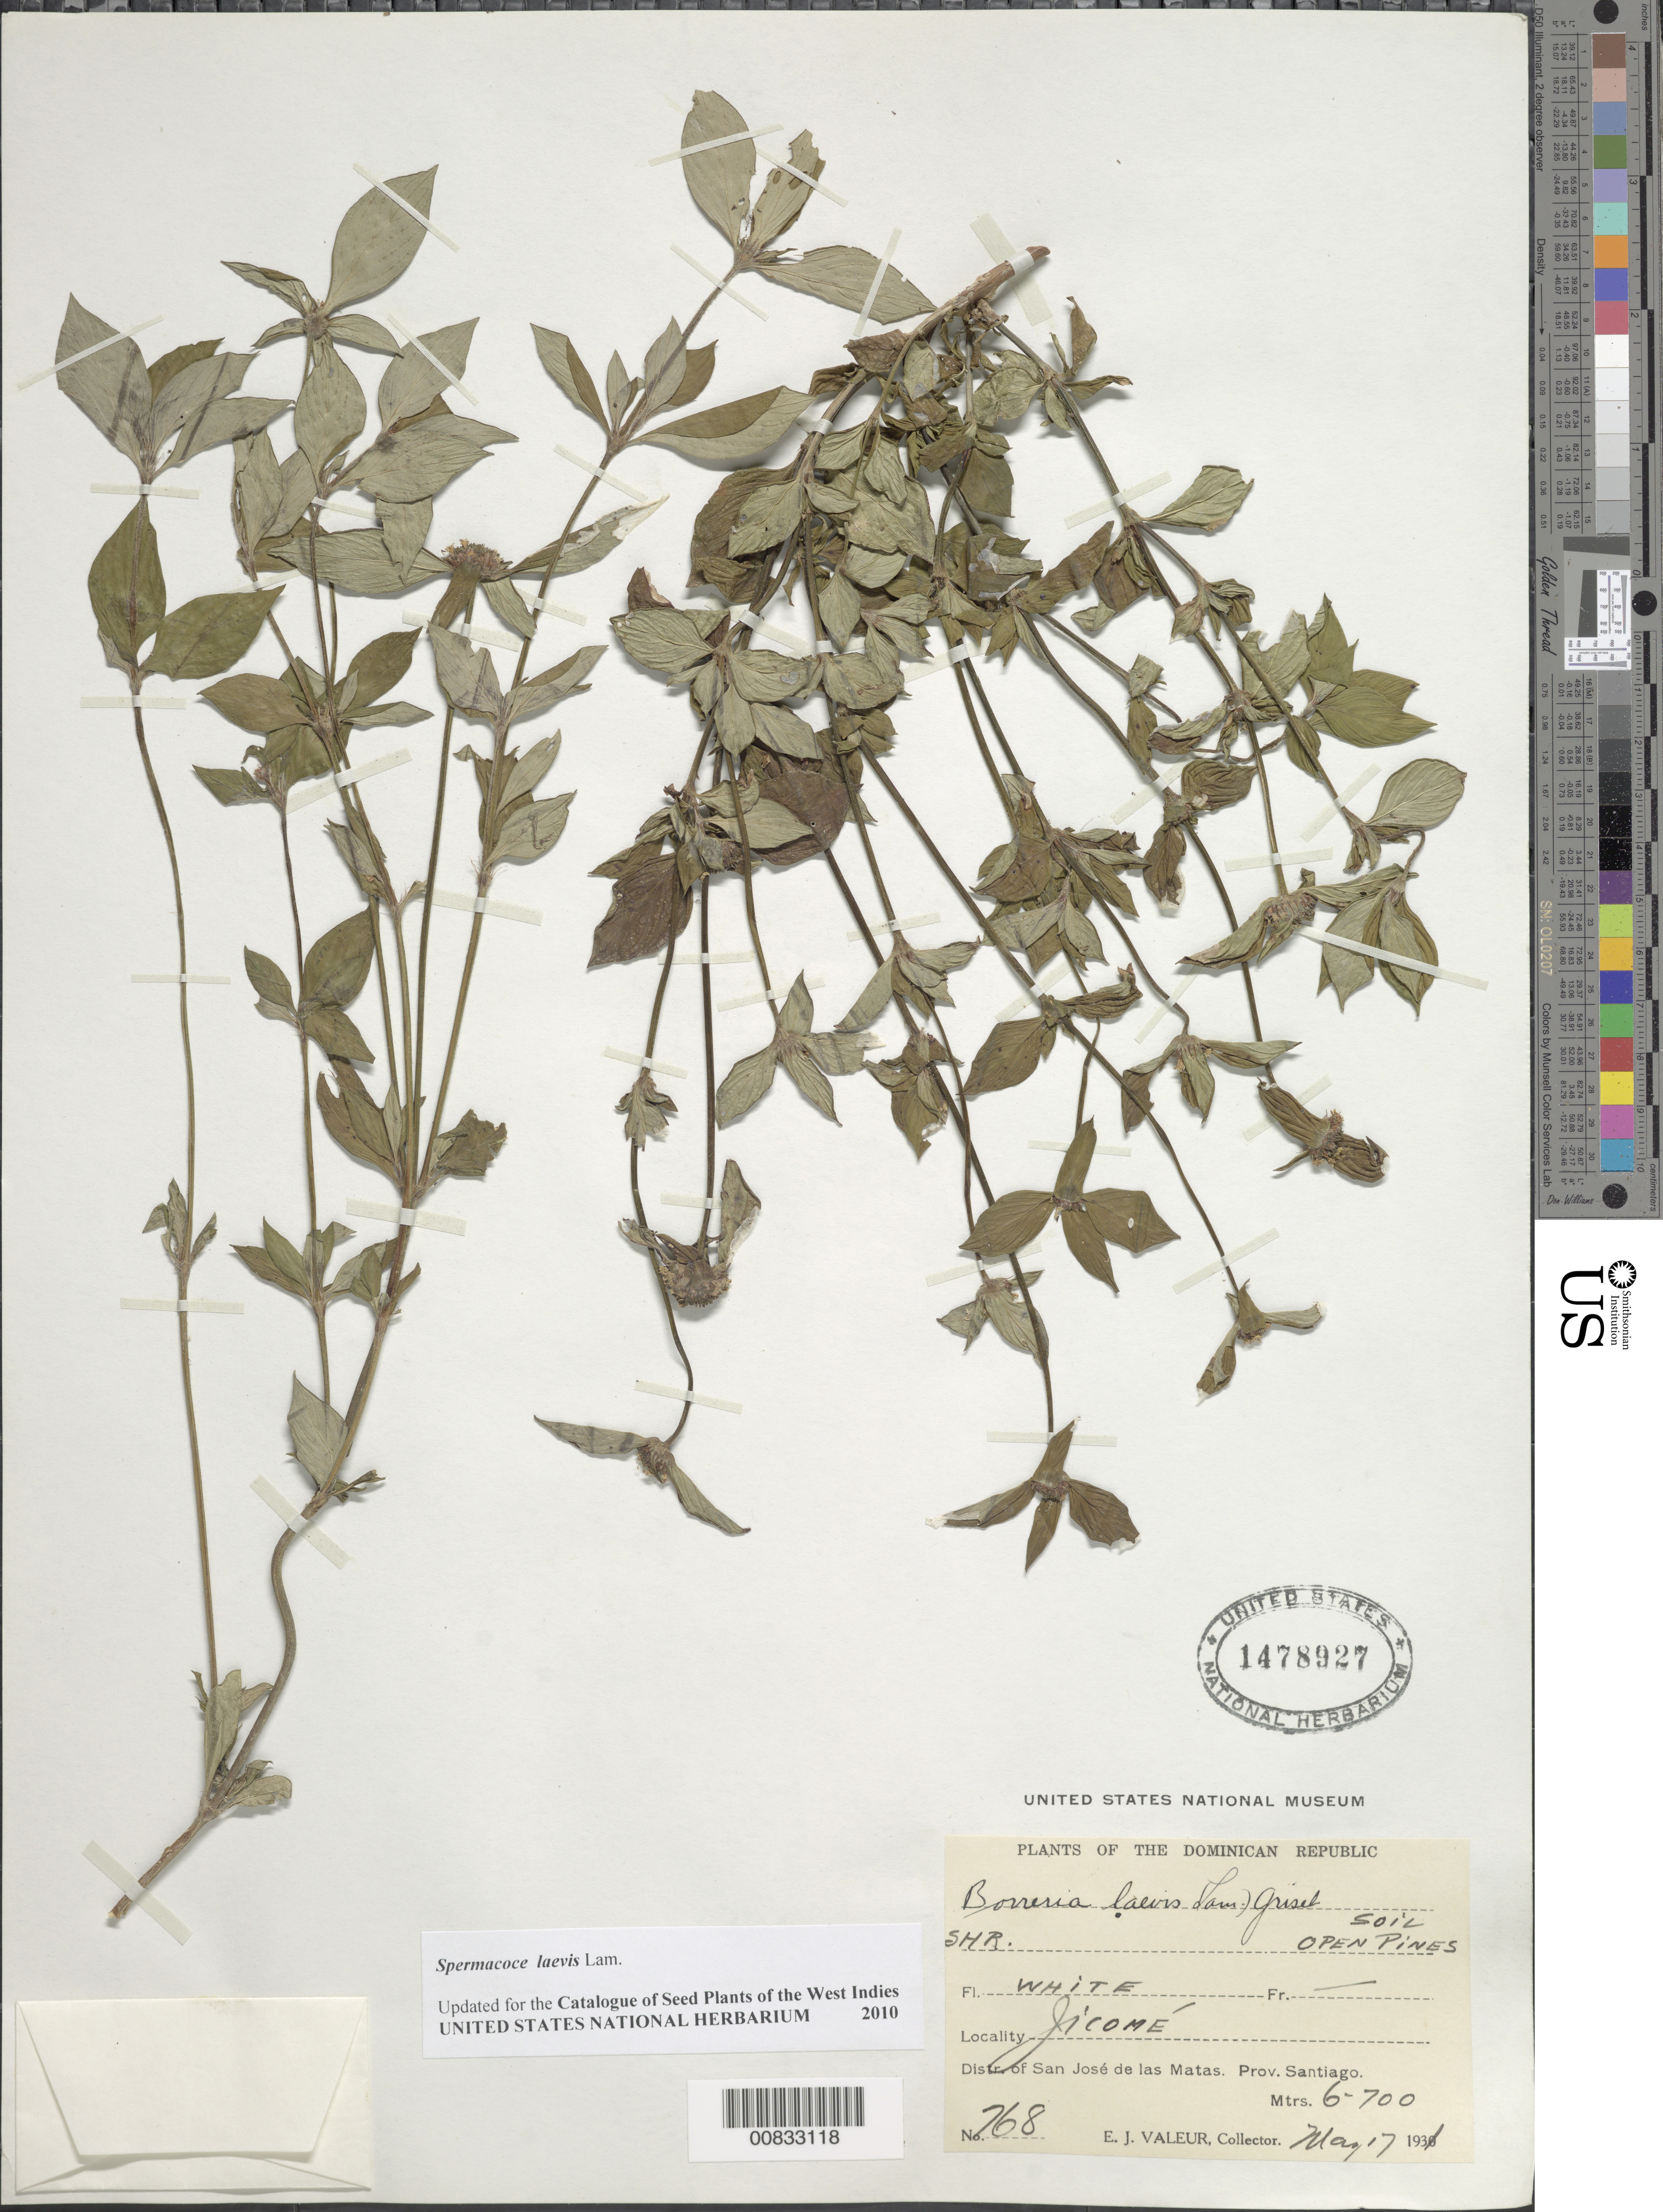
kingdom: Plantae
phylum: Tracheophyta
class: Magnoliopsida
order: Gentianales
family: Rubiaceae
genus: Spermacoce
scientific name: Spermacoce laevis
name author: Lam.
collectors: E. Valeur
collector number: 768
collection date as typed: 17 May 1931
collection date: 1931-05-17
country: Dominican Republic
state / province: Santiago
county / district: San José de las Matas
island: Hispaniola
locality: Jicomé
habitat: Soil, open pines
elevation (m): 600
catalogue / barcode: US 1478927